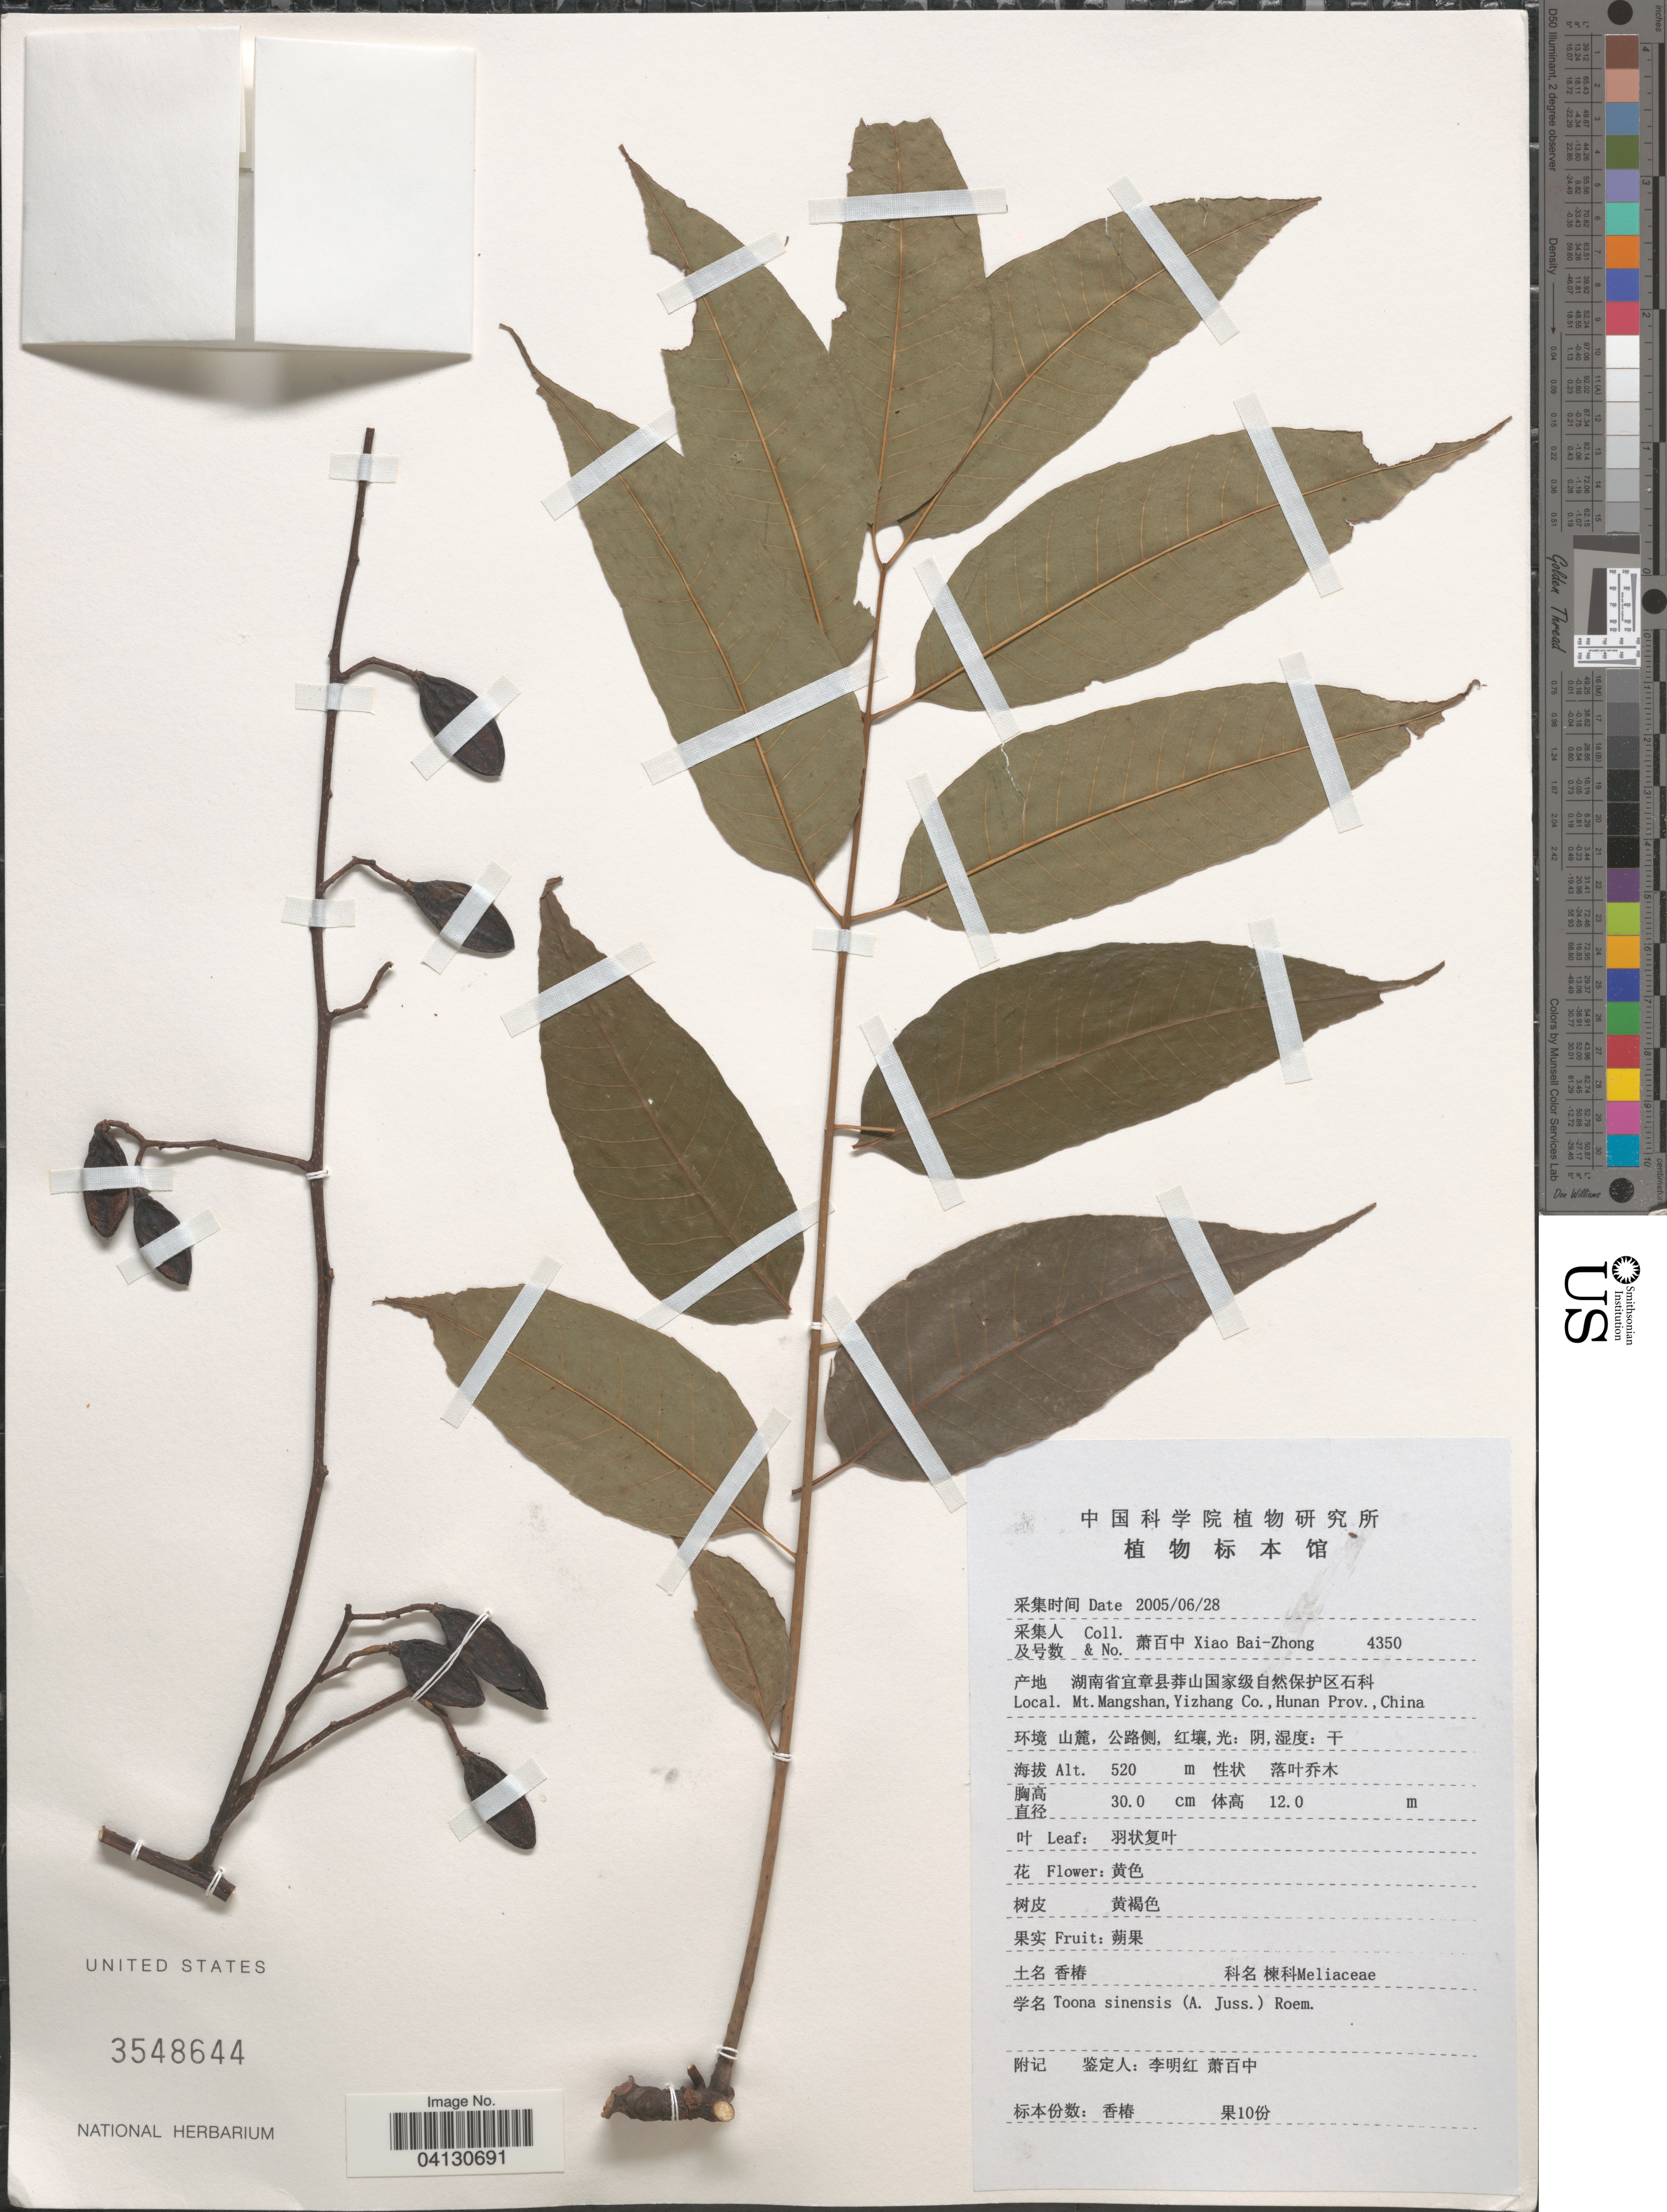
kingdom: Plantae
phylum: Tracheophyta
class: Magnoliopsida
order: Sapindales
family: Meliaceae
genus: Toona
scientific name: Toona sinensis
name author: (A. Juss.) M. Roem.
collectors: B. Z. Xiao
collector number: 4350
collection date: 2005-06-28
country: China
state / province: Hunan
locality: Mt. Mangshan, Yizhang Co.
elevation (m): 520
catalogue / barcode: US 3548644